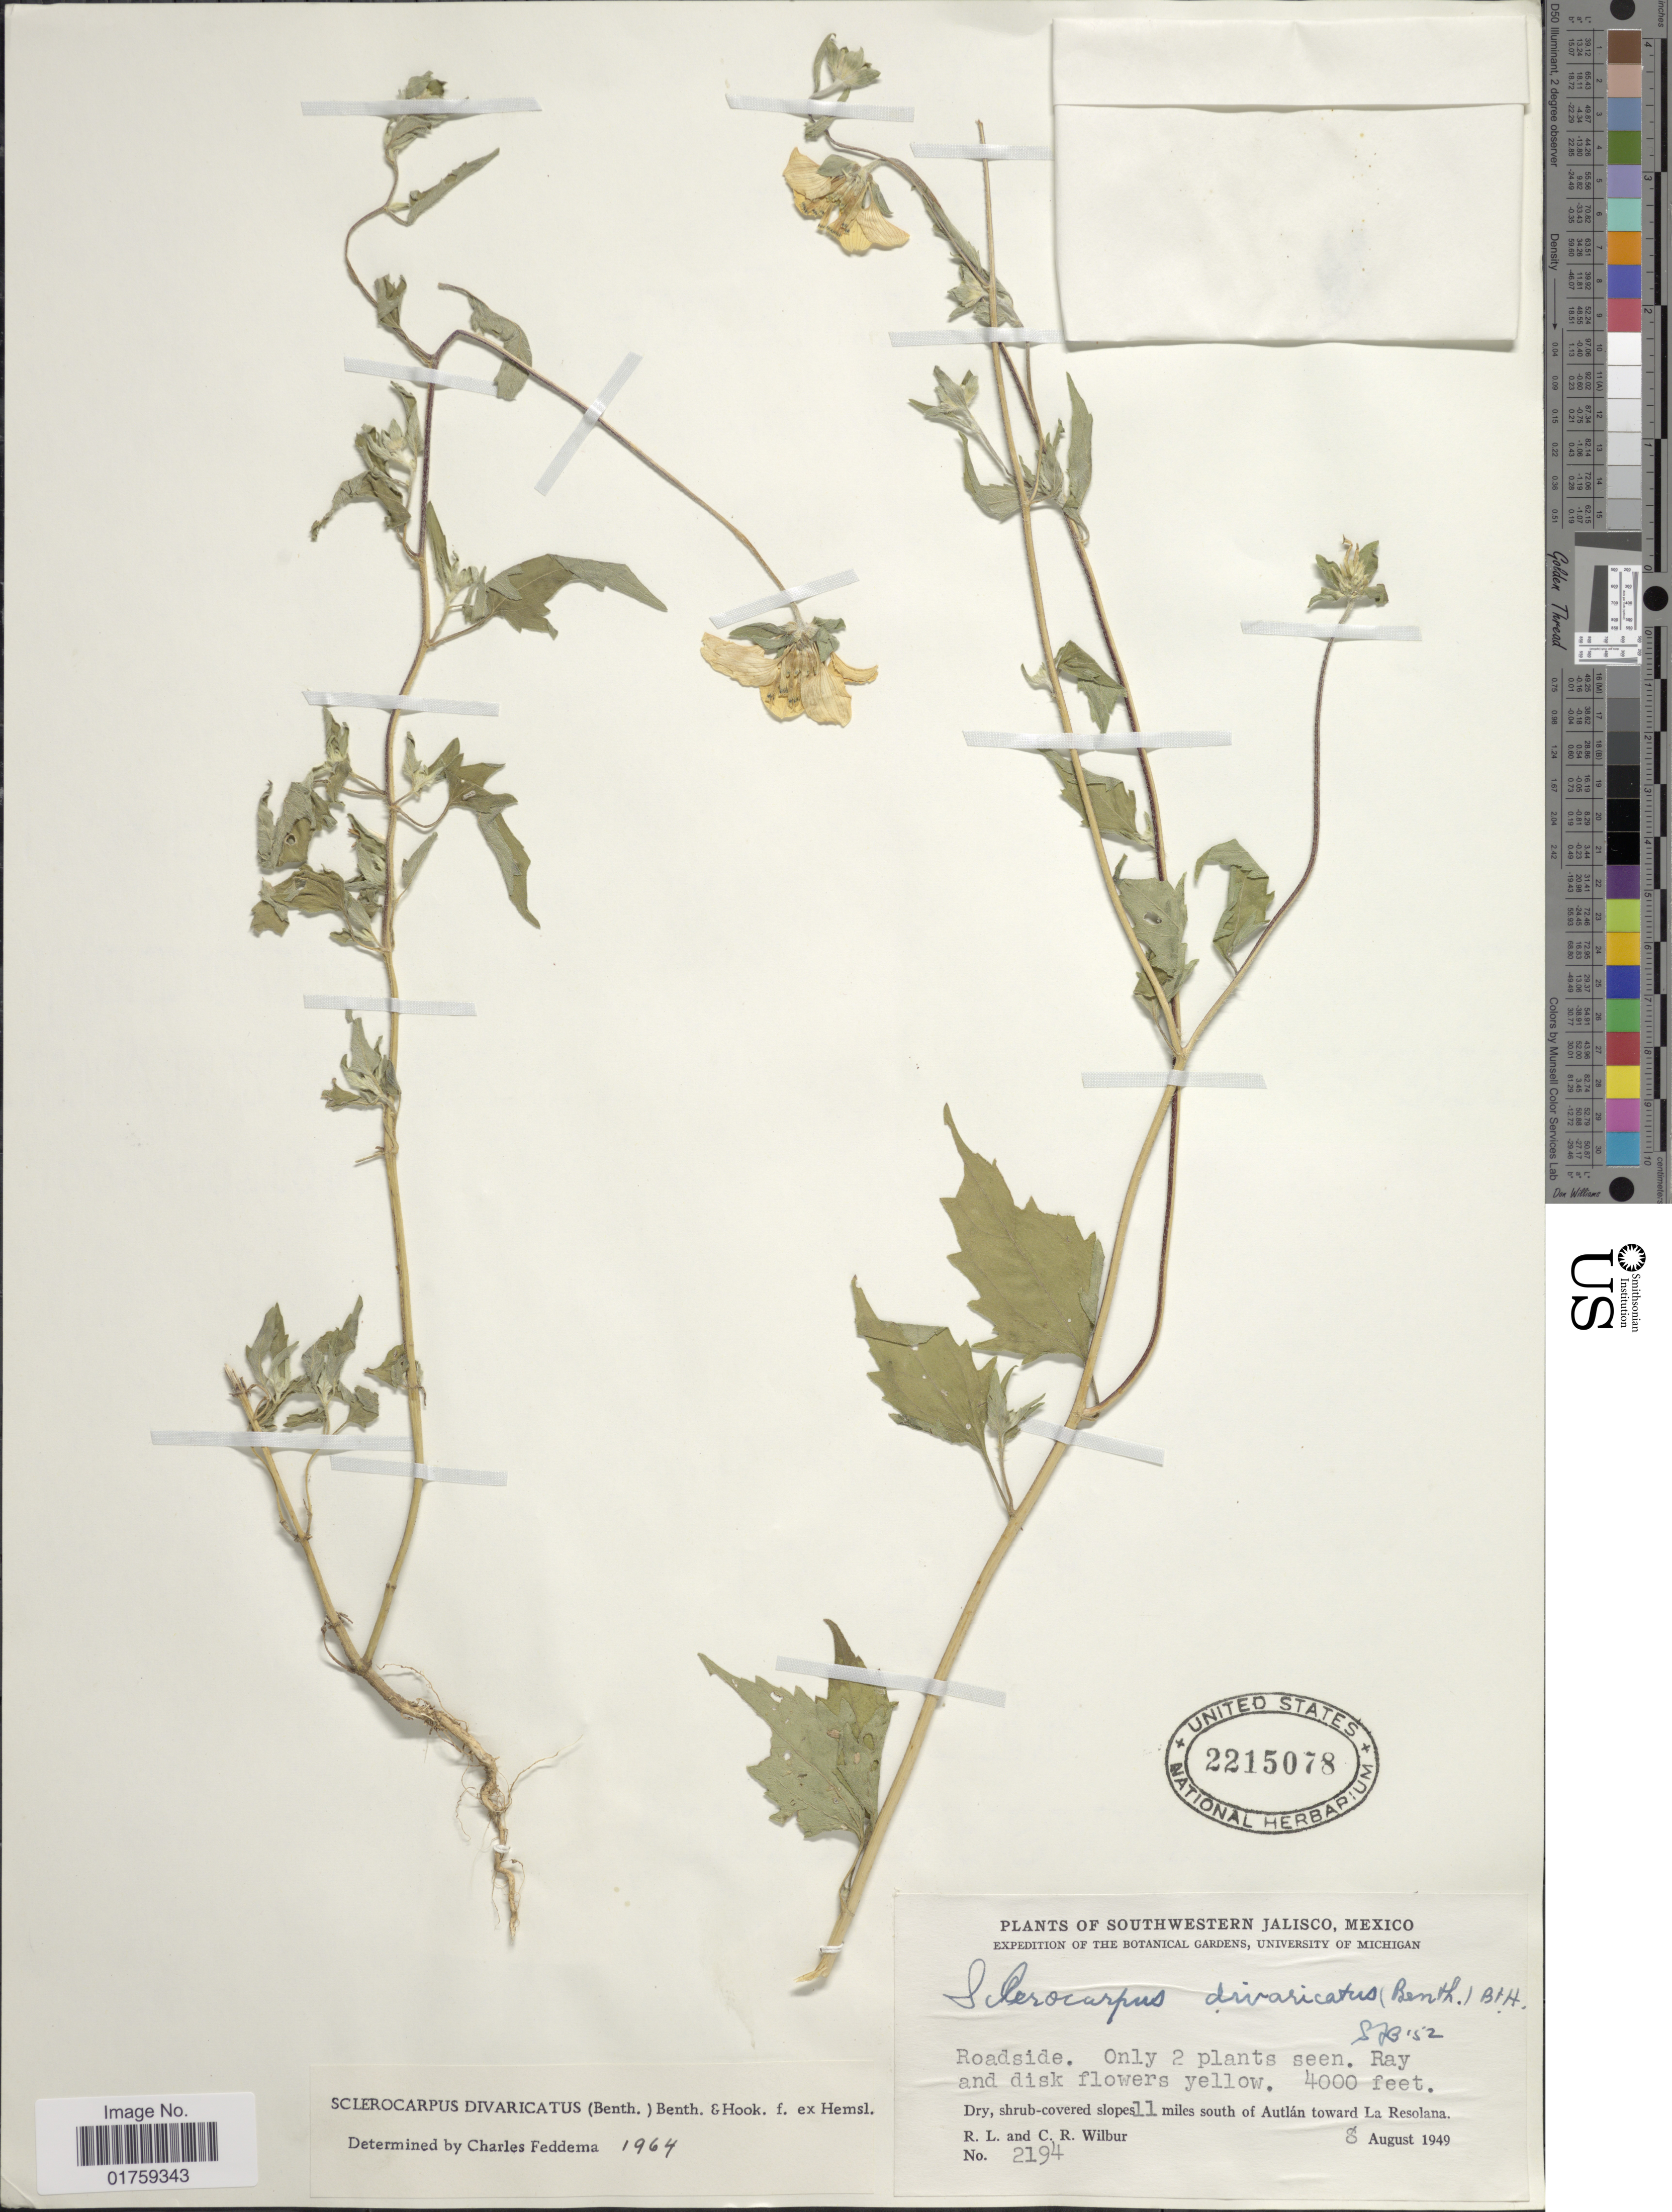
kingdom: Plantae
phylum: Tracheophyta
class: Magnoliopsida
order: Asterales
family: Asteraceae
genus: Sclerocarpus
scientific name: Sclerocarpus divaricatus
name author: (Benth.) Benth. & Hook. f. ex Hemsl.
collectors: R. L. Wilbur & C. Wilbur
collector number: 2194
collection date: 1949-08-08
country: Mexico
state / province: Jalisco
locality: Southwestern Jalisco. Roadside, 11 miles south of Autlan toward La Resolana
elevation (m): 1219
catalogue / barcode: US 2215078